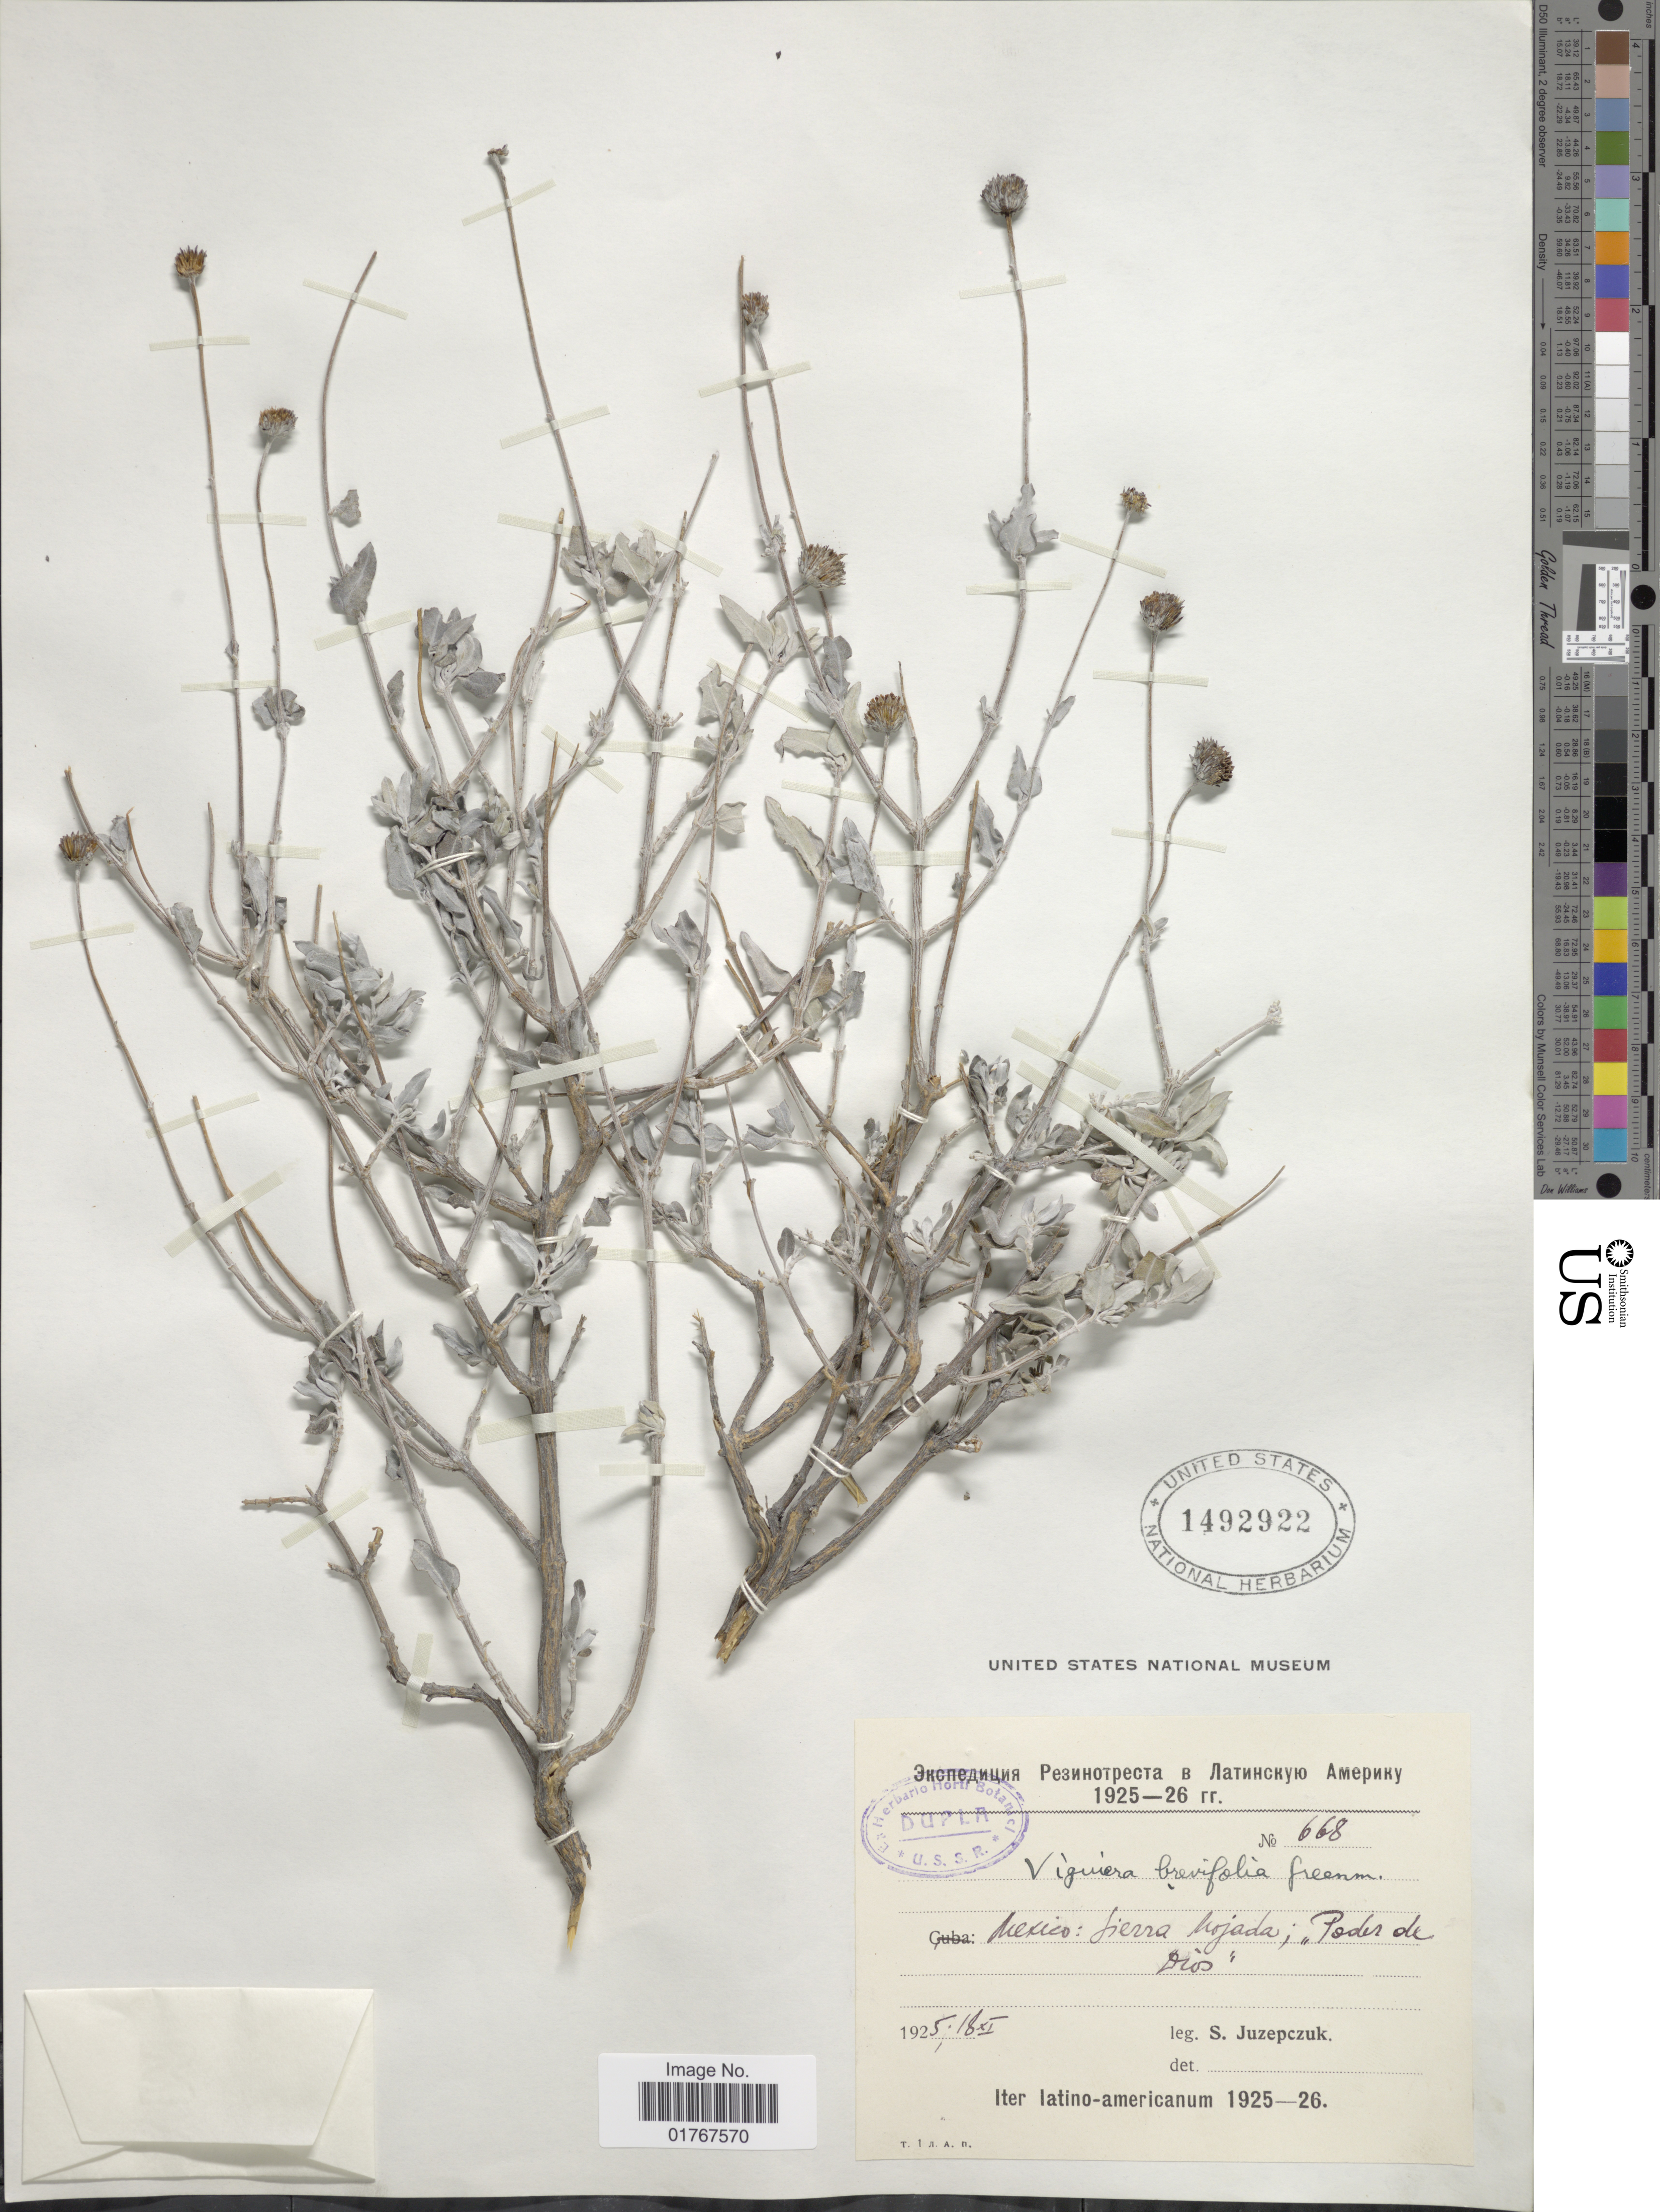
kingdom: Plantae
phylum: Tracheophyta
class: Magnoliopsida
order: Asterales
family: Asteraceae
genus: Viguiera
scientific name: Viguiera brevifolia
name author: Greenm.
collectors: S. V. Juzepczuk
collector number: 668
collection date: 1925-11-18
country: Mexico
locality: Sierra Mojada; , Poder de Dios'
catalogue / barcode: US 1492922